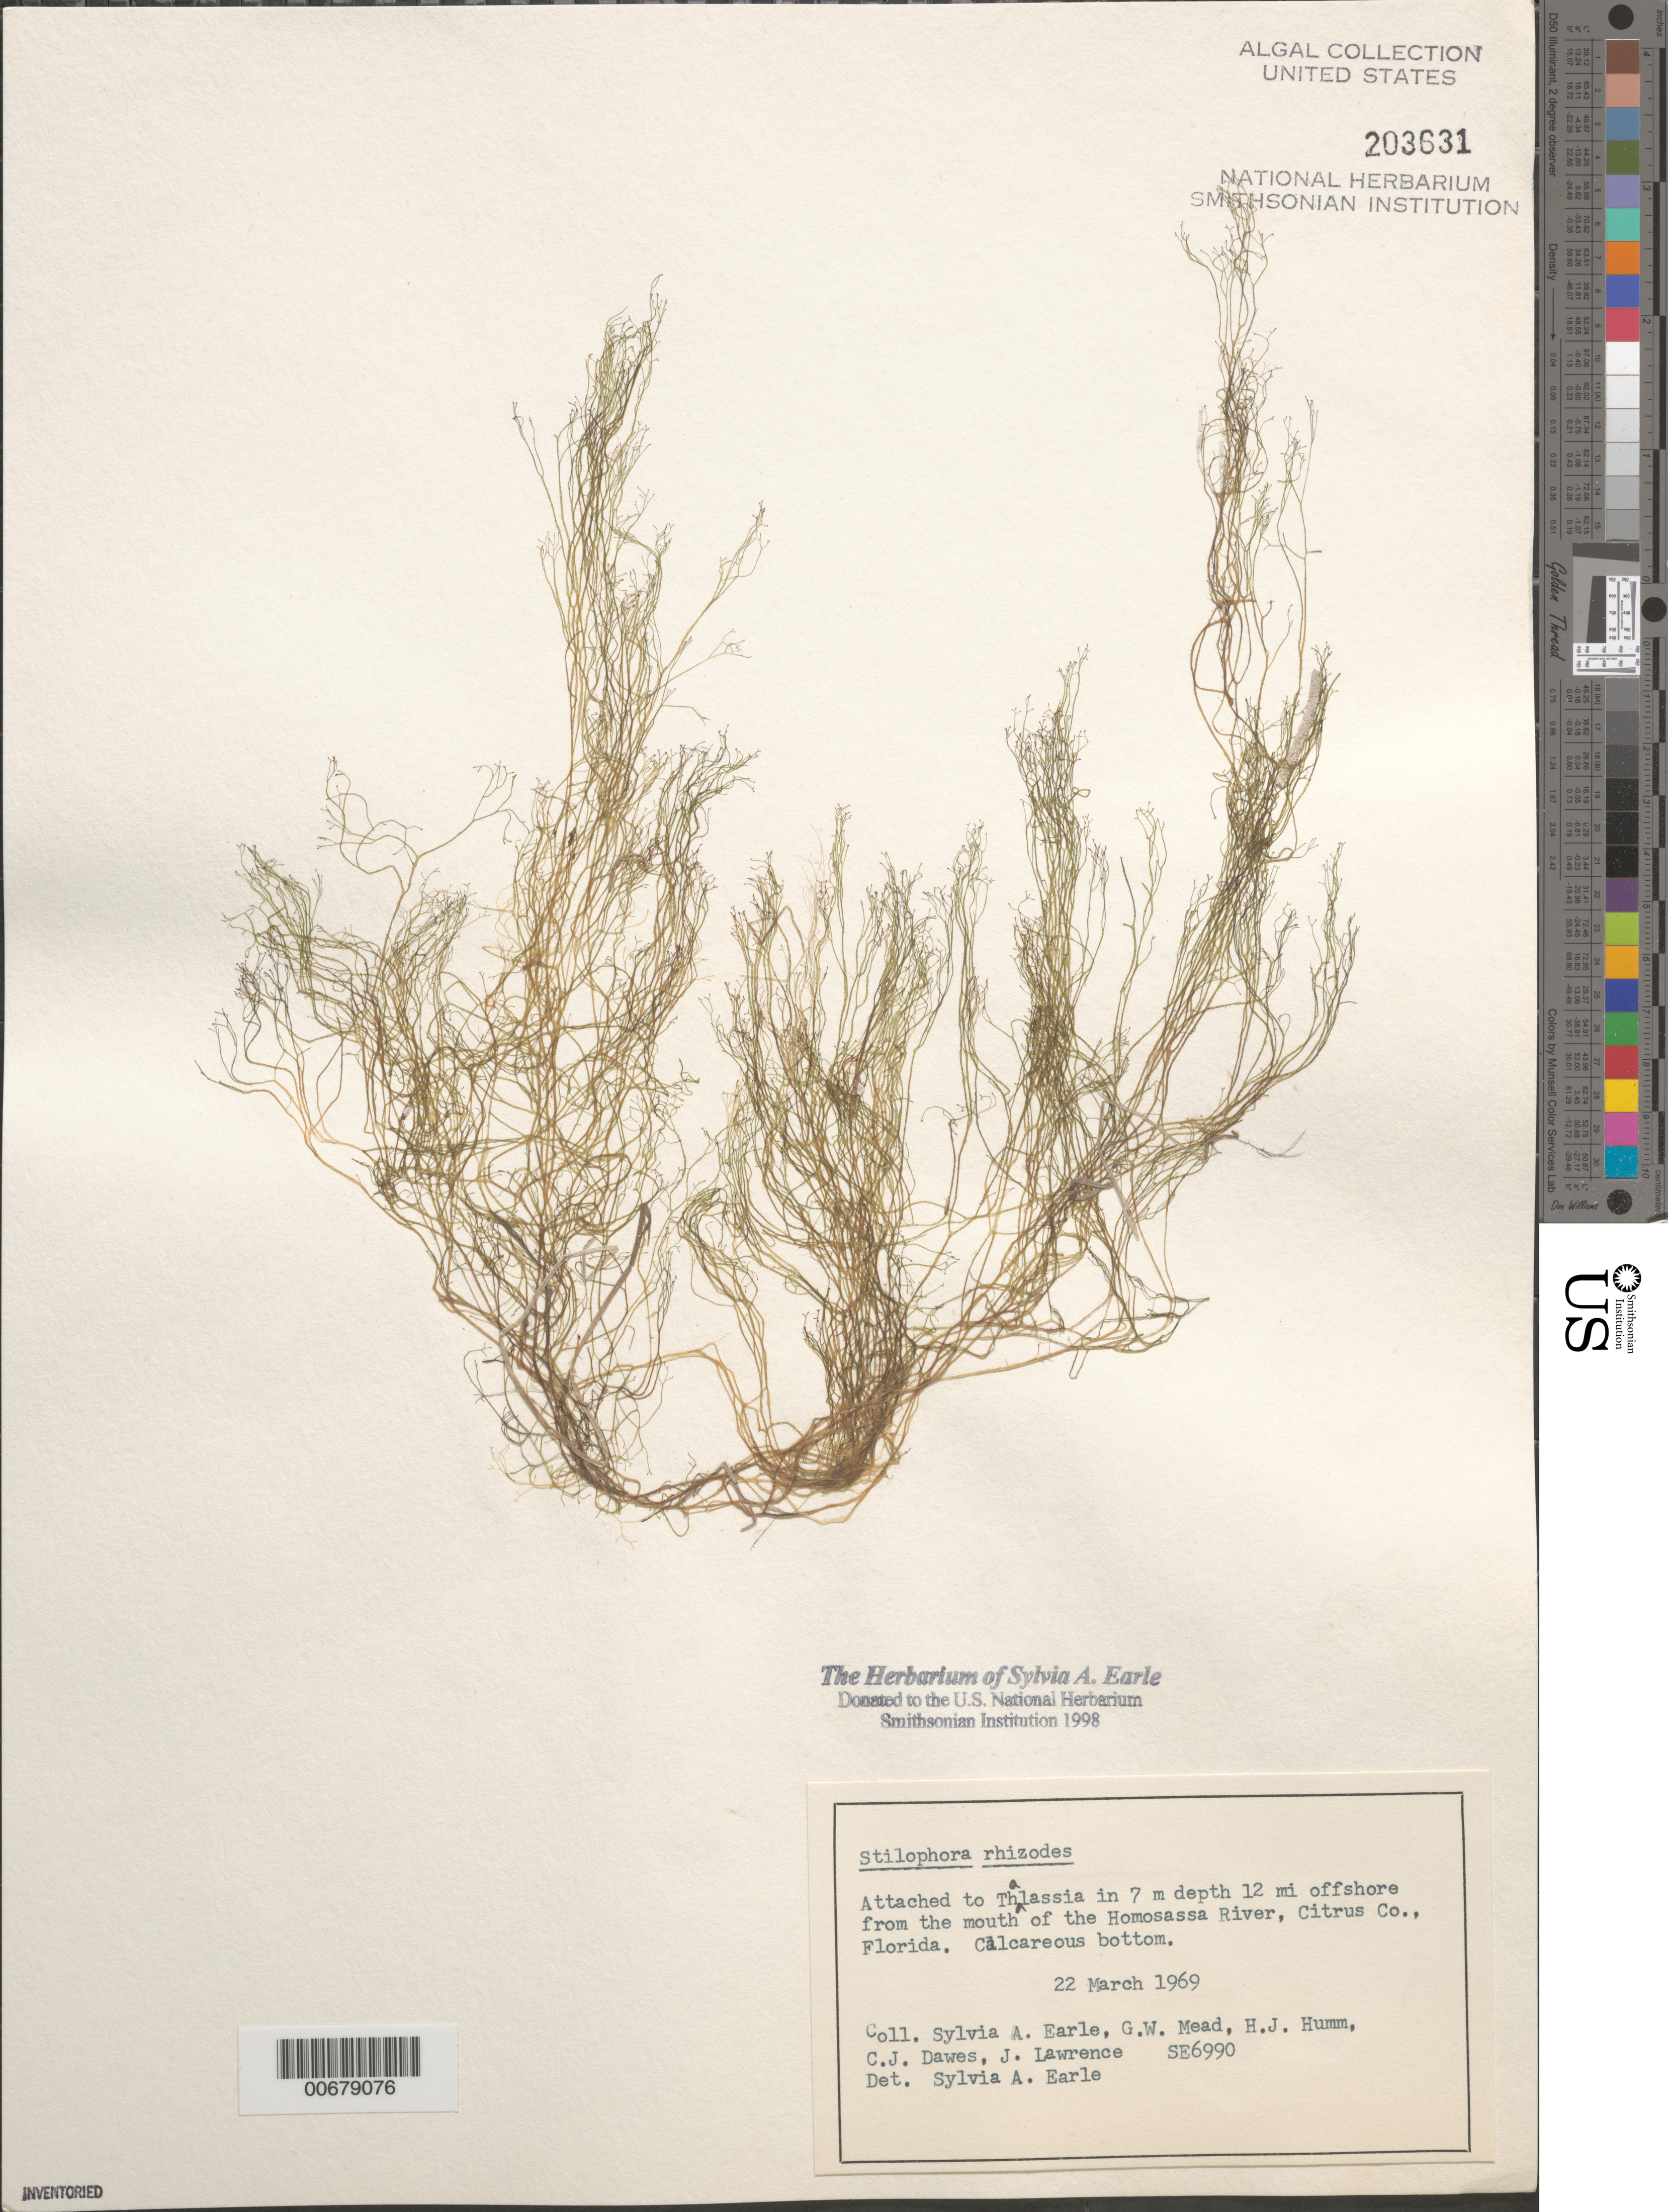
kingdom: Chromista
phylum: Ochrophyta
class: Phaeophyceae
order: Ectocarpales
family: Chordariaceae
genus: Stilophora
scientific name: Stilophora tenella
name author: (Esper) P.C. Silva in P.C. Silva et al.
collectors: S. A. Earle, G. W. Mead, H. J. Humm, C. Dawes & J. Lawrence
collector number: SE 6990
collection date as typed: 22 Mar 1969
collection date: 1969-03-22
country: United States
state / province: Florida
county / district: Citrus County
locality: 12 miles off Homosassa River mouth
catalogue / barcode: US 203631